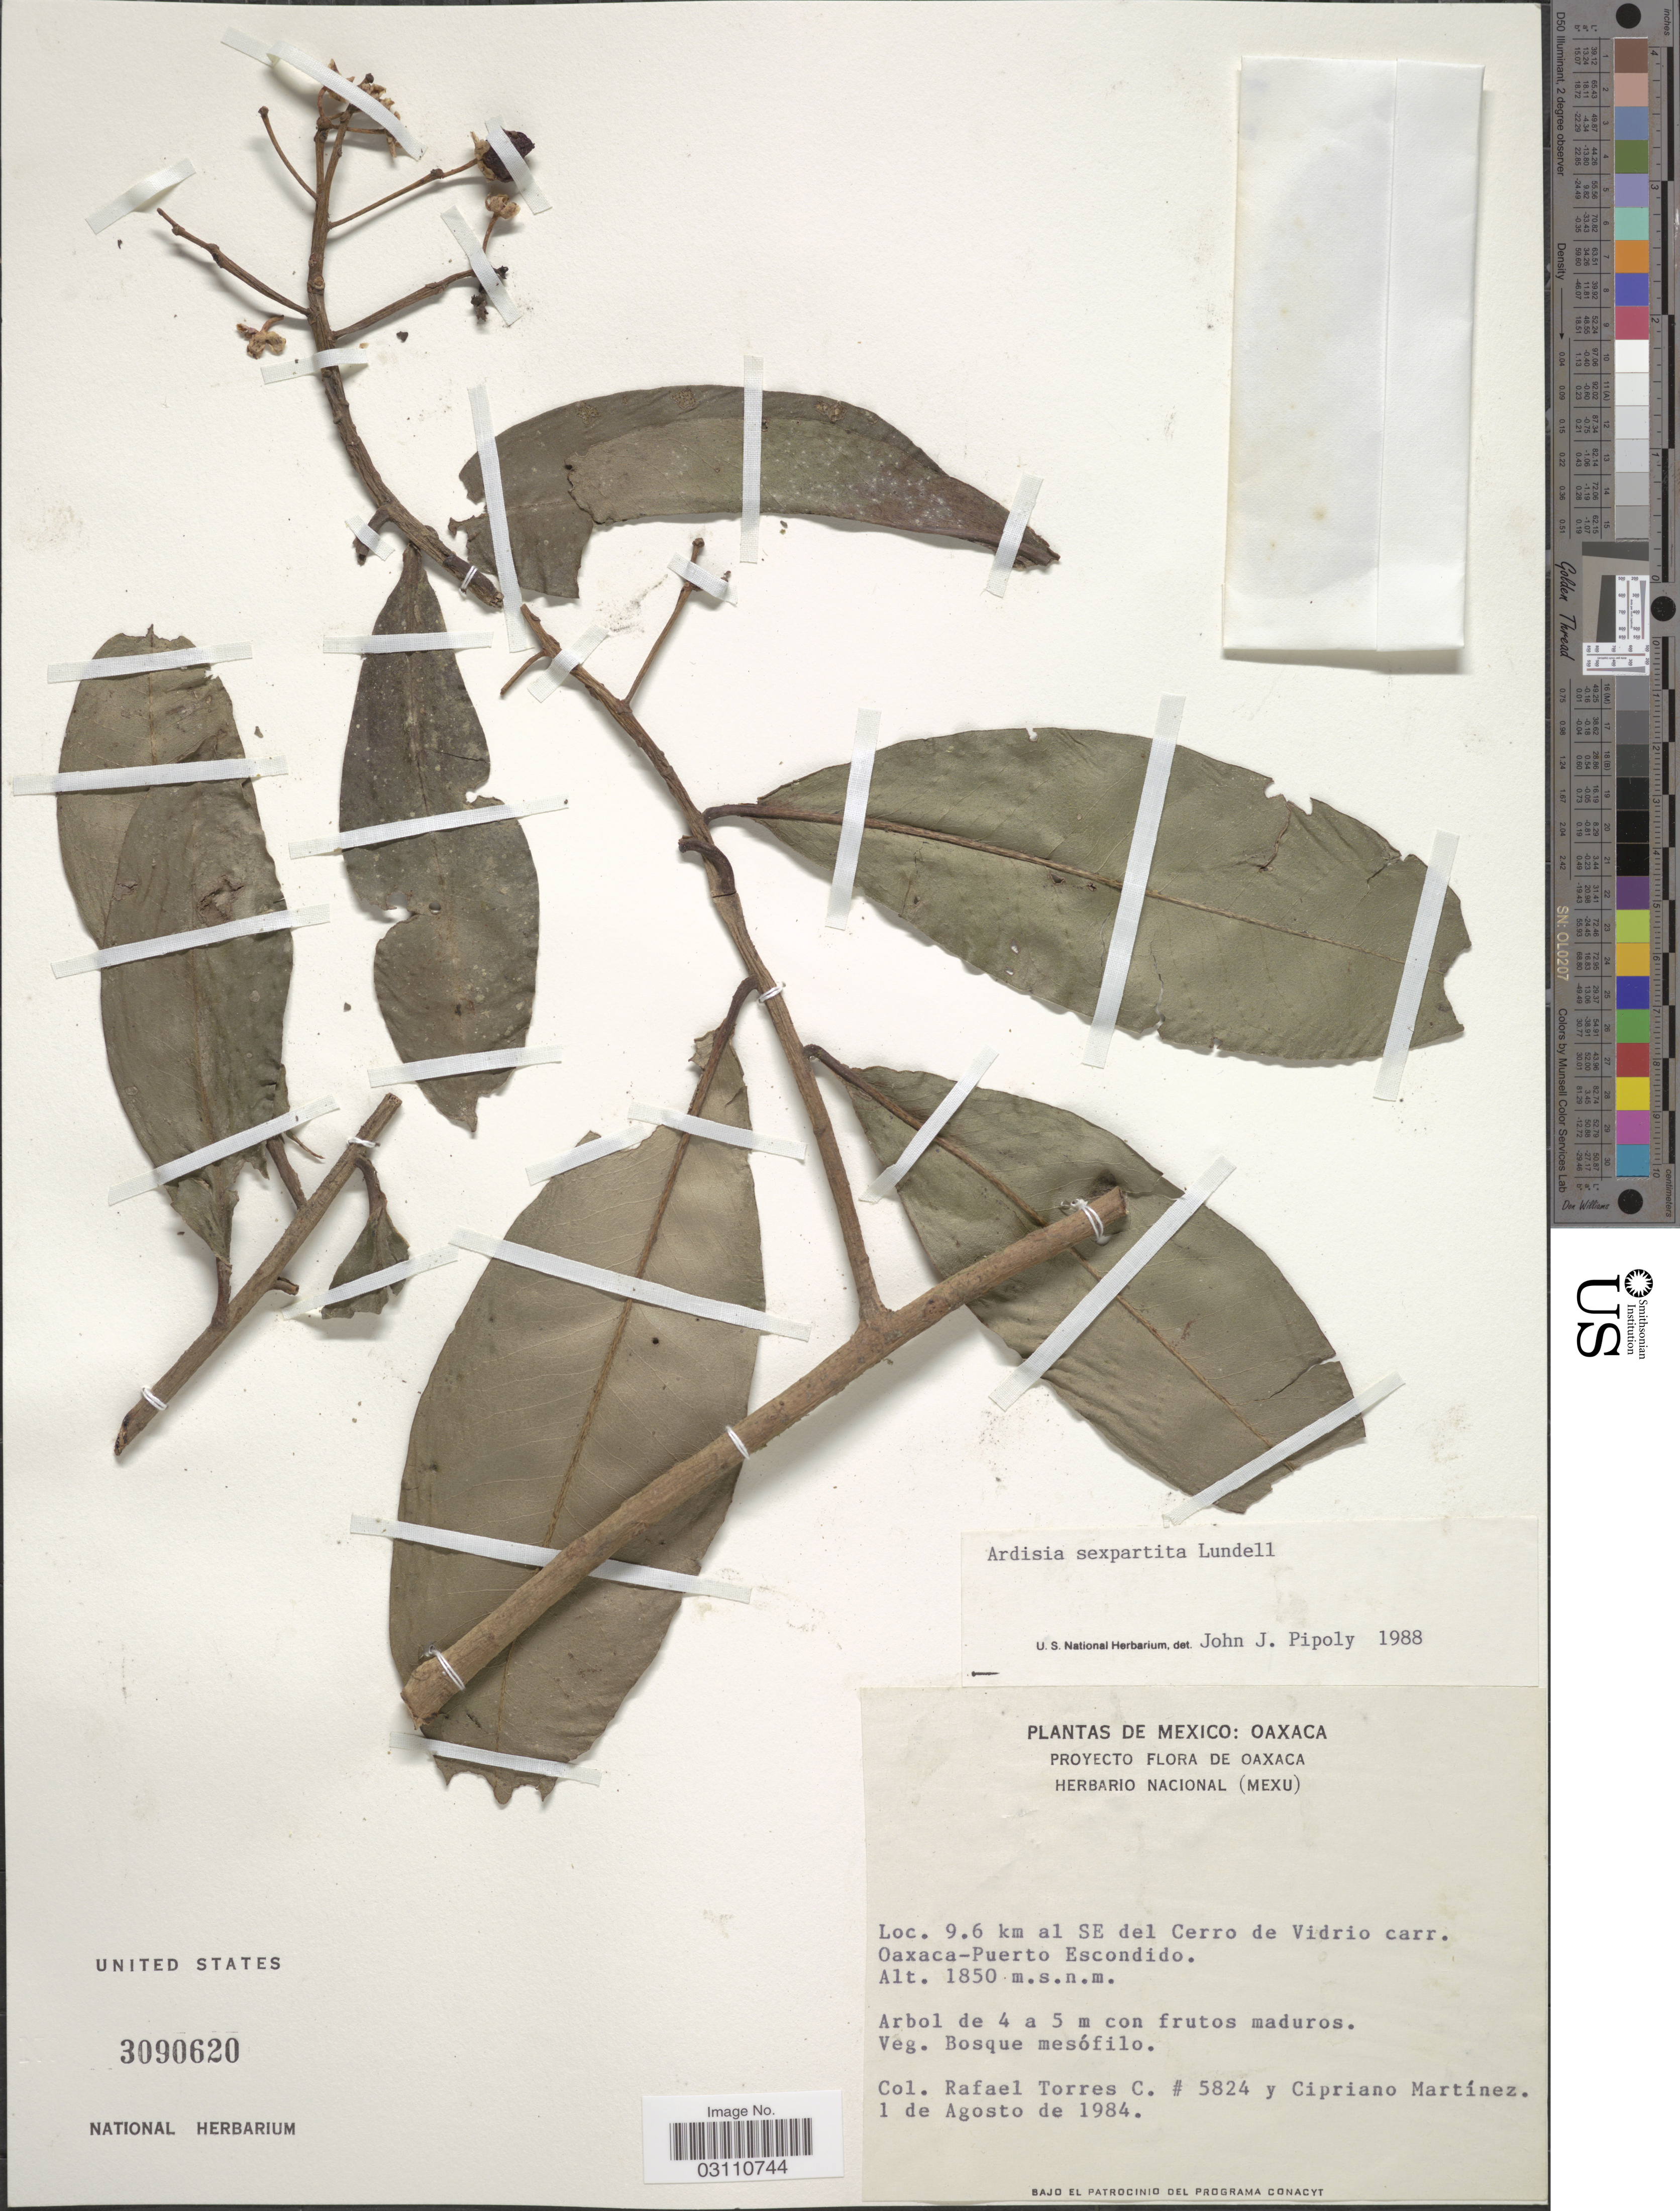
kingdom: Plantae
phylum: Tracheophyta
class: Magnoliopsida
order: Ericales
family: Primulaceae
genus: Ardisia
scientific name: Ardisia sexpartita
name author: Lundell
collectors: R. Torres C. & C. Martínez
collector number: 5824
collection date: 1984-08-01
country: Mexico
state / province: Oaxaca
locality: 9.6 km al SE del Cerro de Vidrio carr. Oaxaca-Puerto Escondido.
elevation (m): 1850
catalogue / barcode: US 3090620